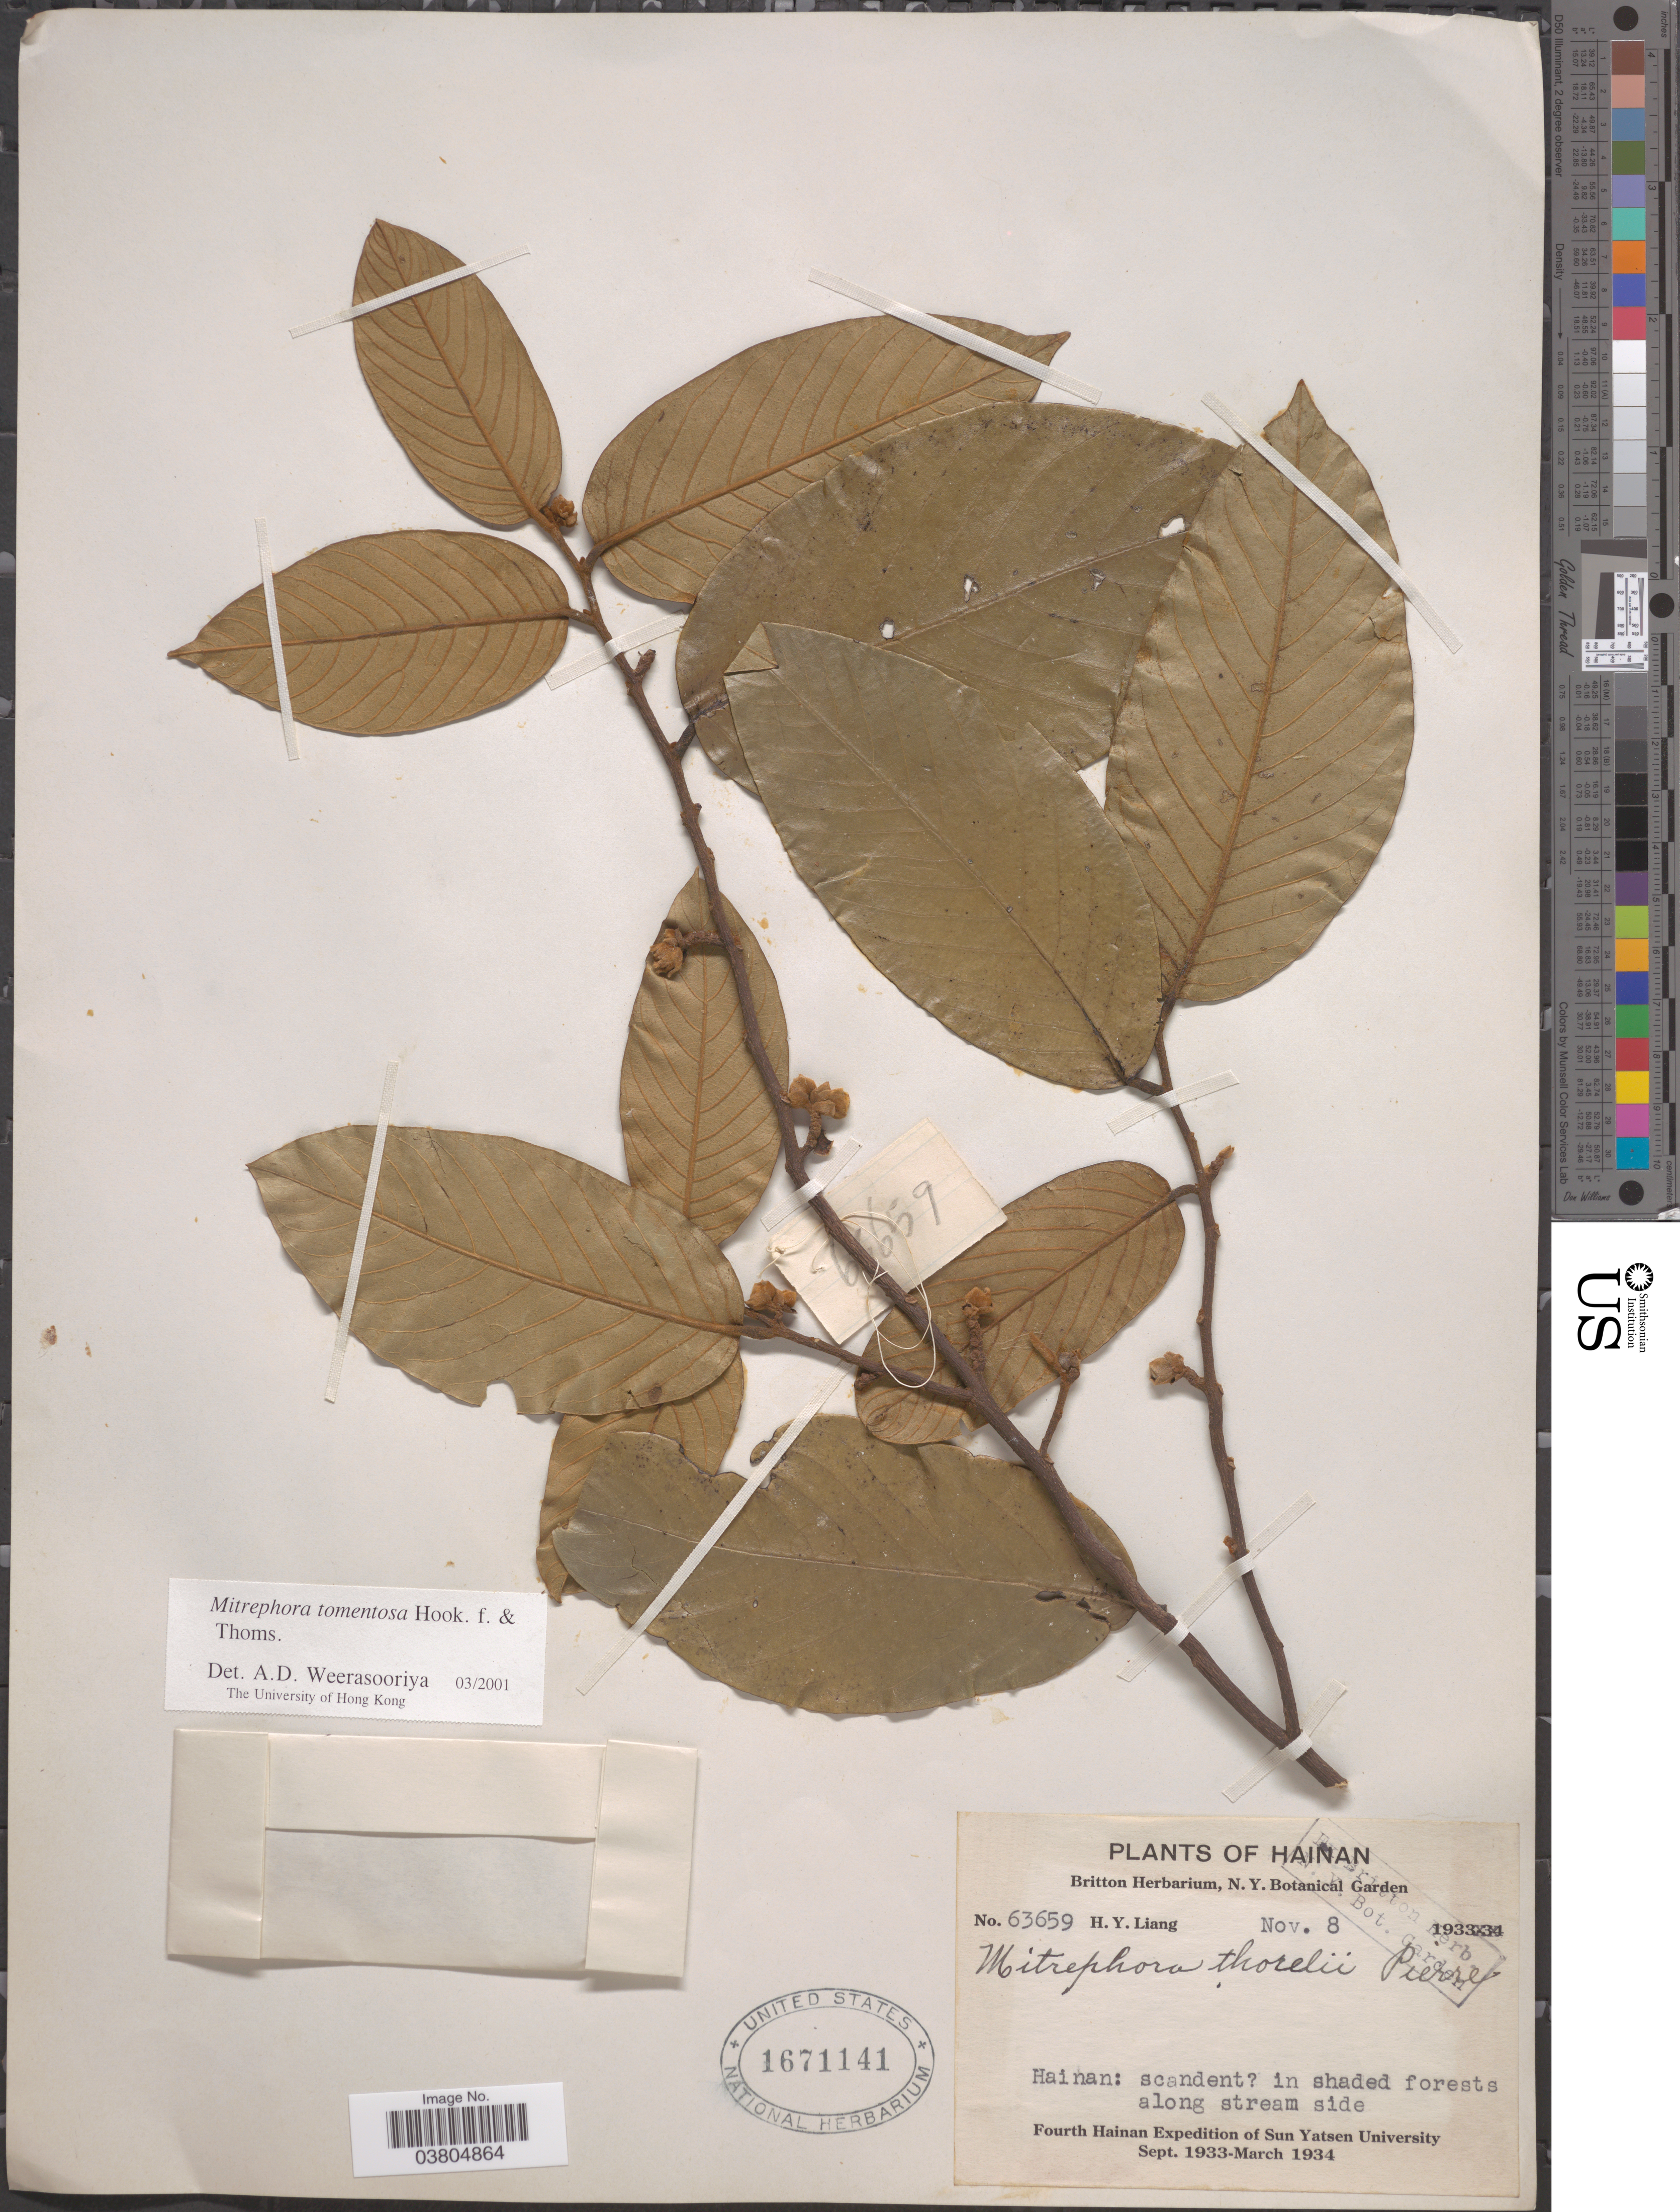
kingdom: Plantae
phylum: Tracheophyta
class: Magnoliopsida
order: Magnoliales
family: Annonaceae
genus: Mitrephora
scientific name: Mitrephora tomentosa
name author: Hook. f. & Thoms.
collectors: H. Y. Liang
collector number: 63659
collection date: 1933-11-08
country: China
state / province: Hainan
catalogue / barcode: US 1671141